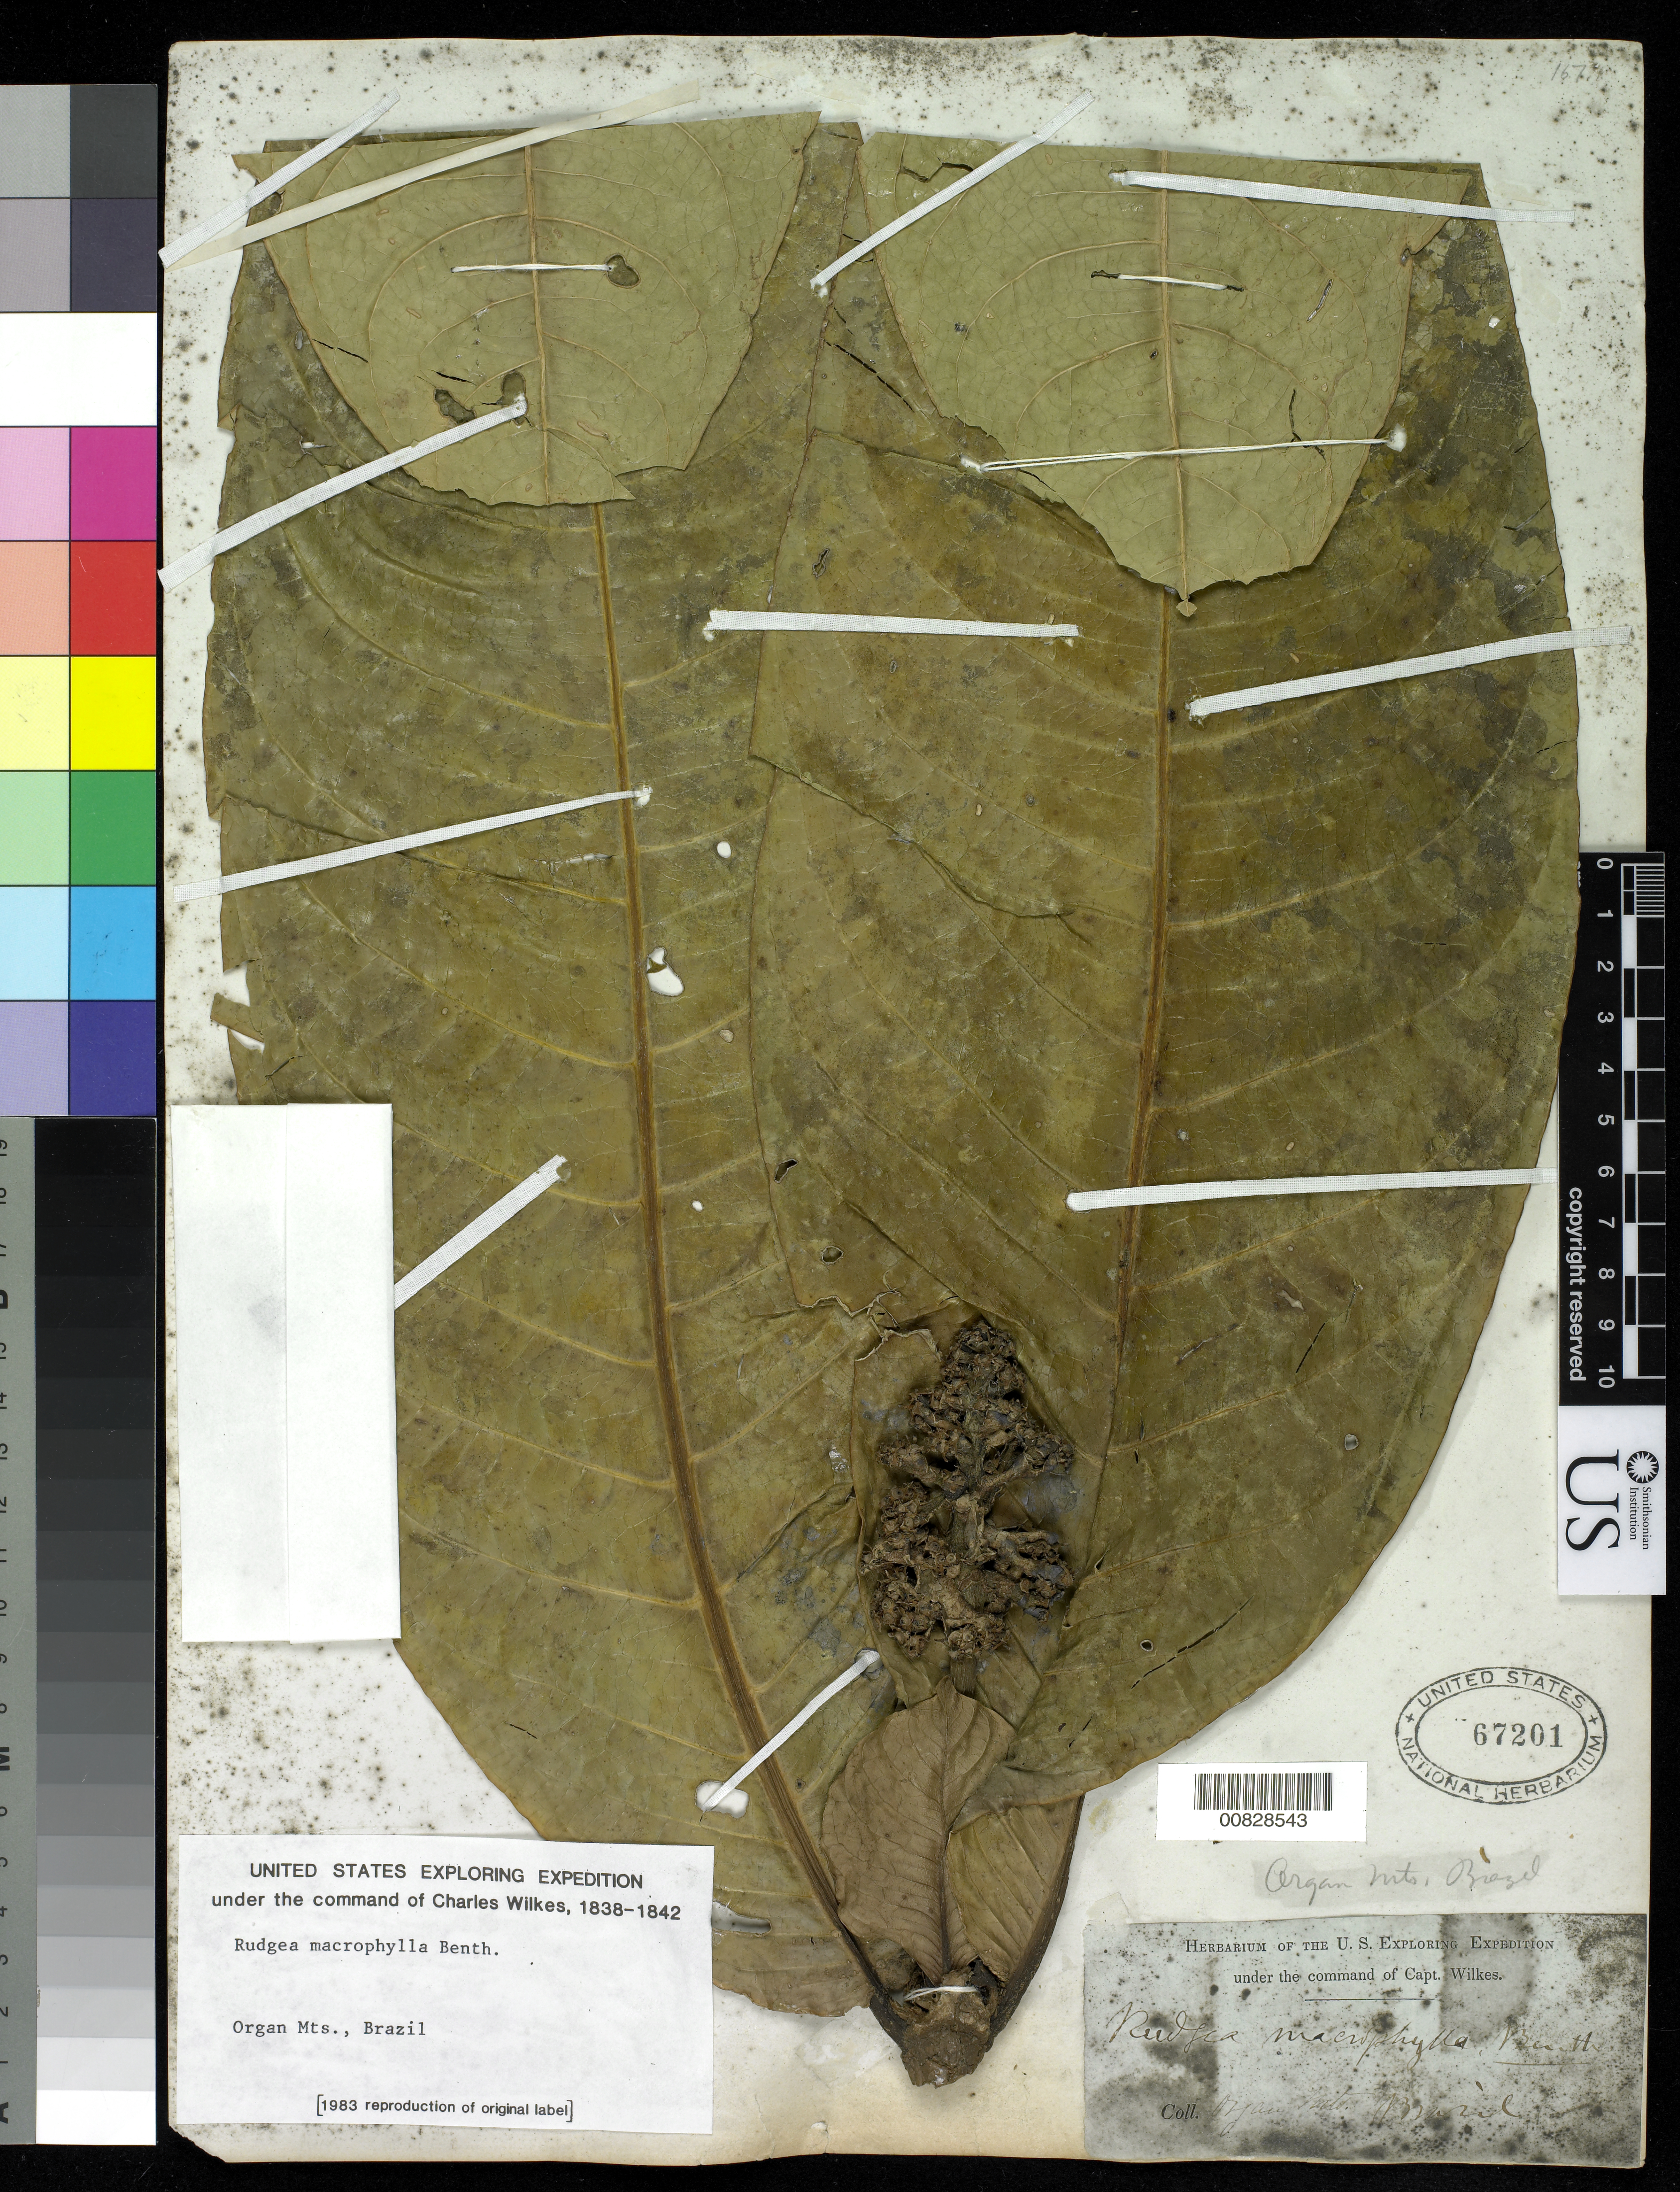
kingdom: Plantae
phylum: Tracheophyta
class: Magnoliopsida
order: Gentianales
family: Rubiaceae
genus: Rudgea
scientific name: Rudgea macrophylla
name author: Benth.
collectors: Wilkes Explor. Exped.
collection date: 1838/1842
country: Brazil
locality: Organ Mts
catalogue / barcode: US 67201